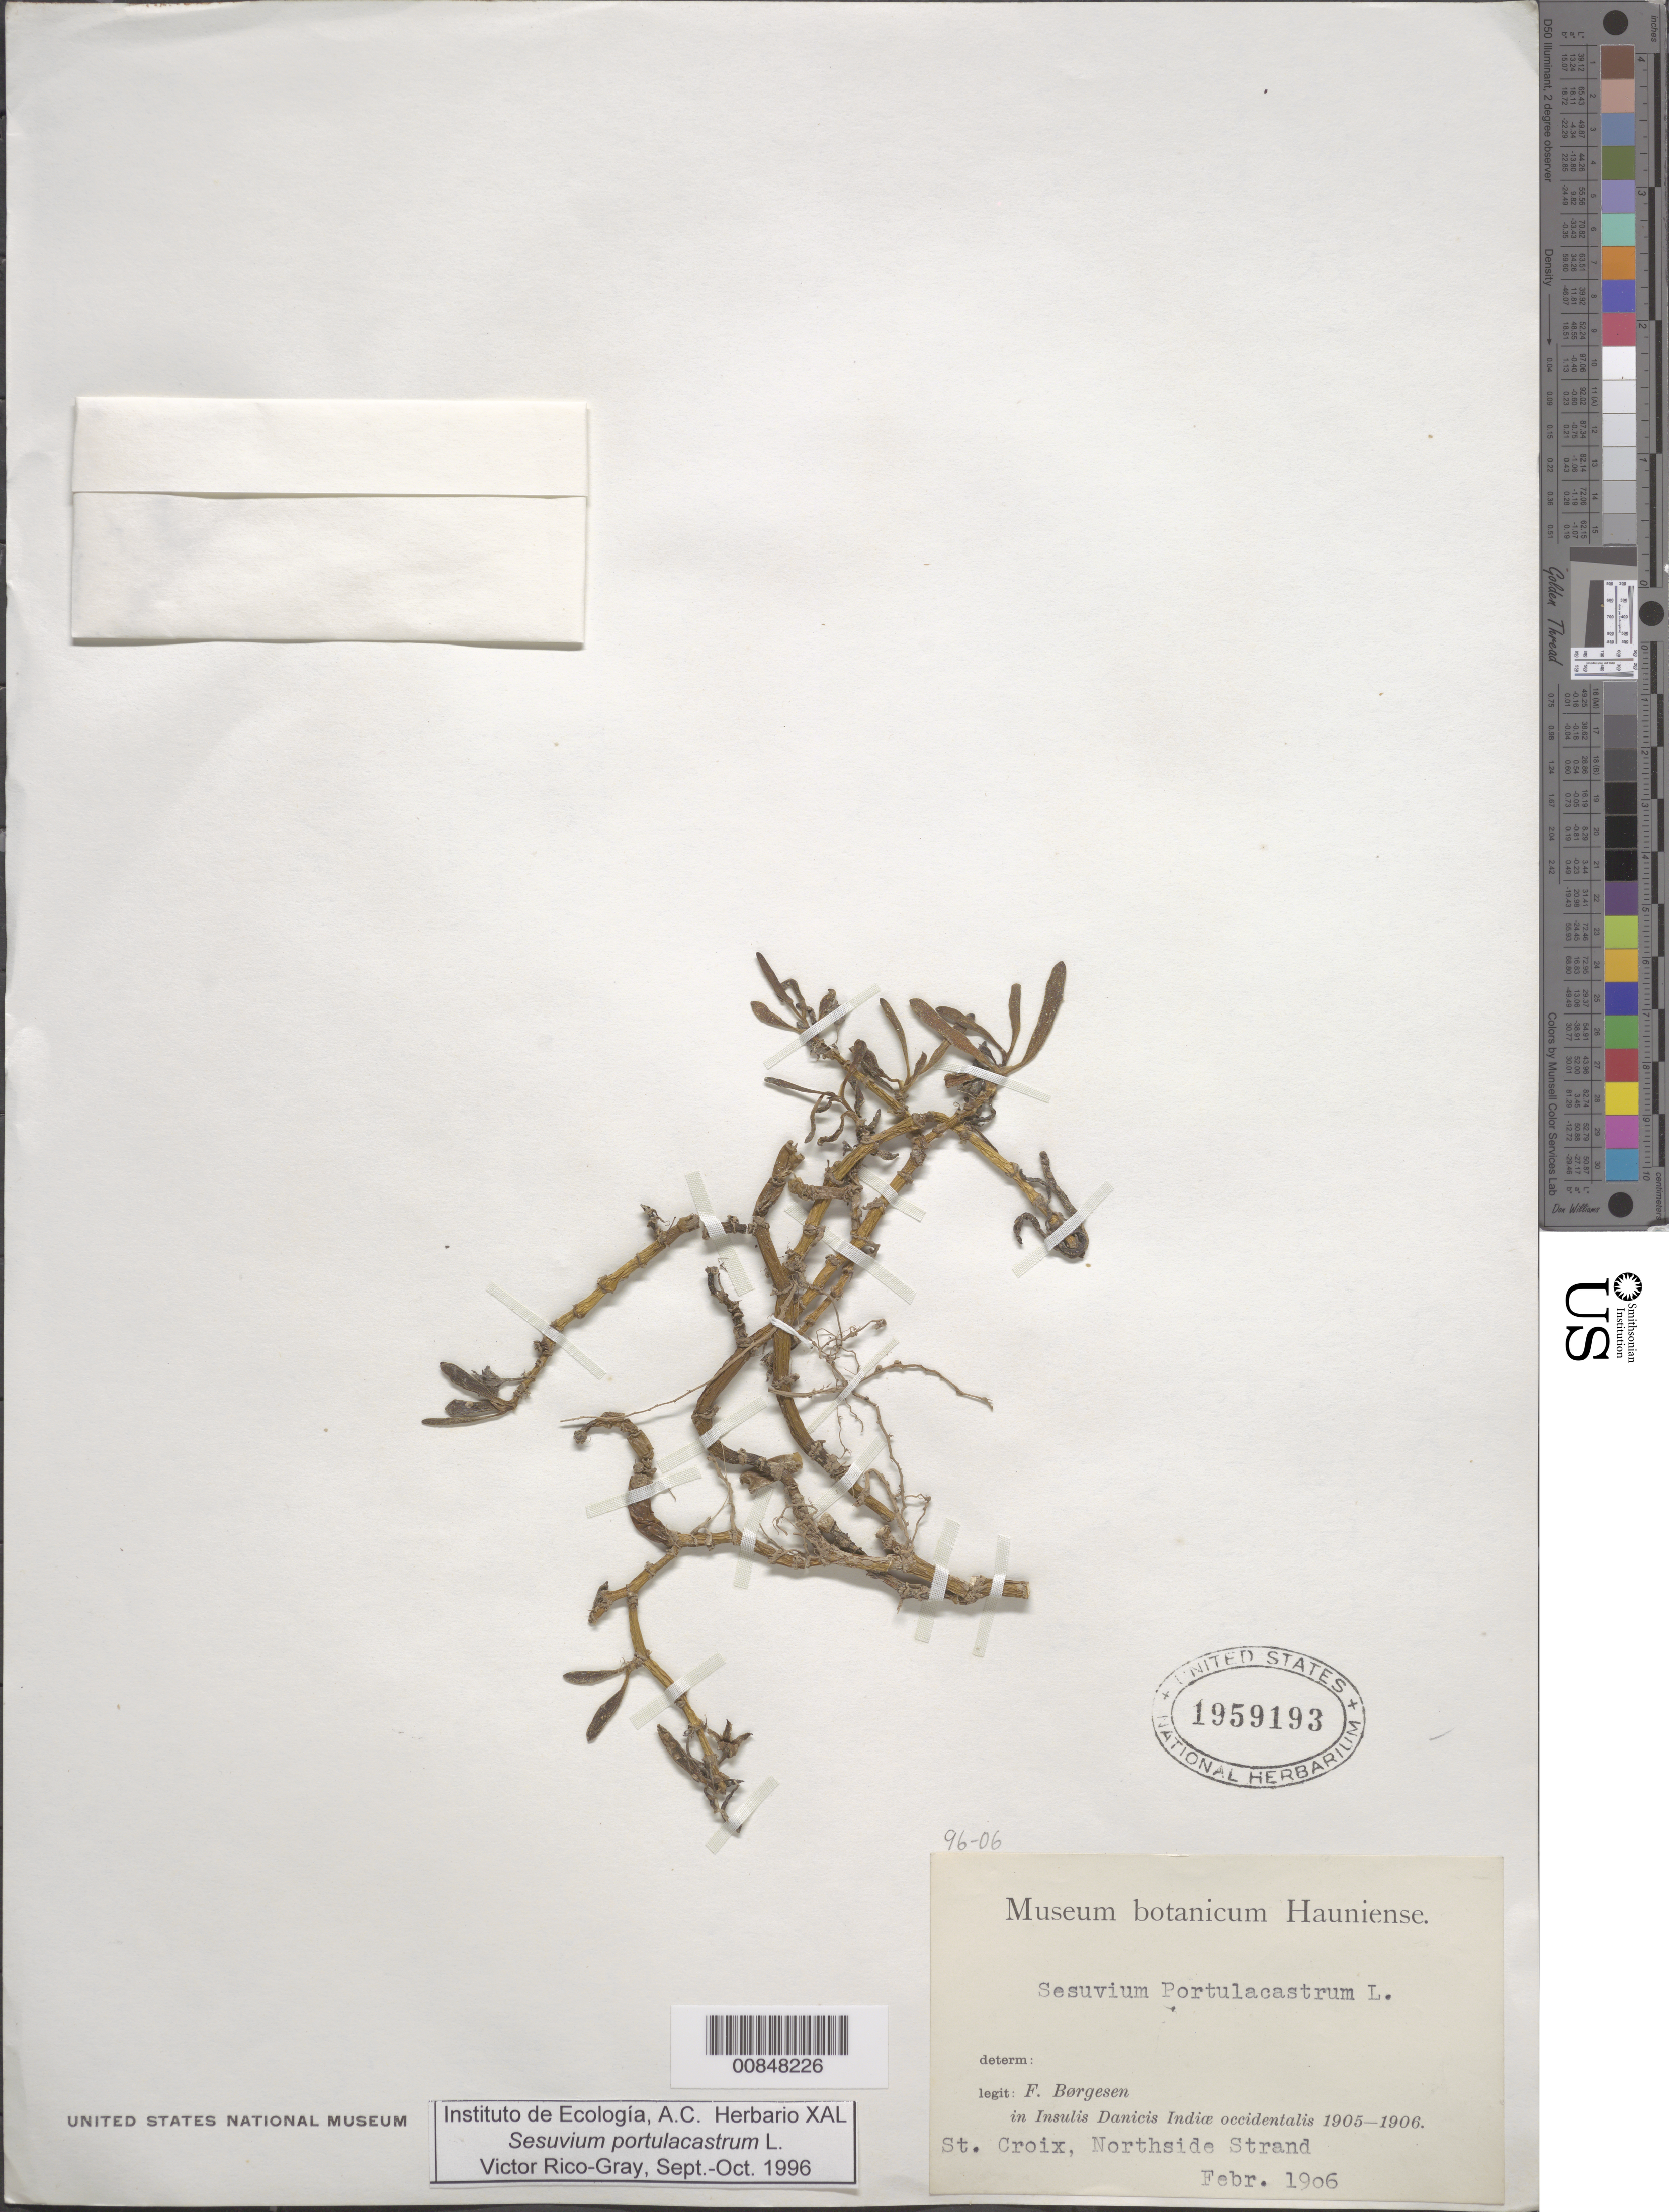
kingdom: Plantae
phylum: Tracheophyta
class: Magnoliopsida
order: Caryophyllales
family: Aizoaceae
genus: Sesuvium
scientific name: Sesuvium portulacastrum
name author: (L.) L.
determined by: Rico-Gray, V., (IEB), Instituto de Ecologia, A.C.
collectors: F. C. Børgesen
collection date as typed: Feb 1906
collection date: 1906-02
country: U.S. Virgin Islands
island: St. Croix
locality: St. Croix, Northside Strand.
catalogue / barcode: US 1959193